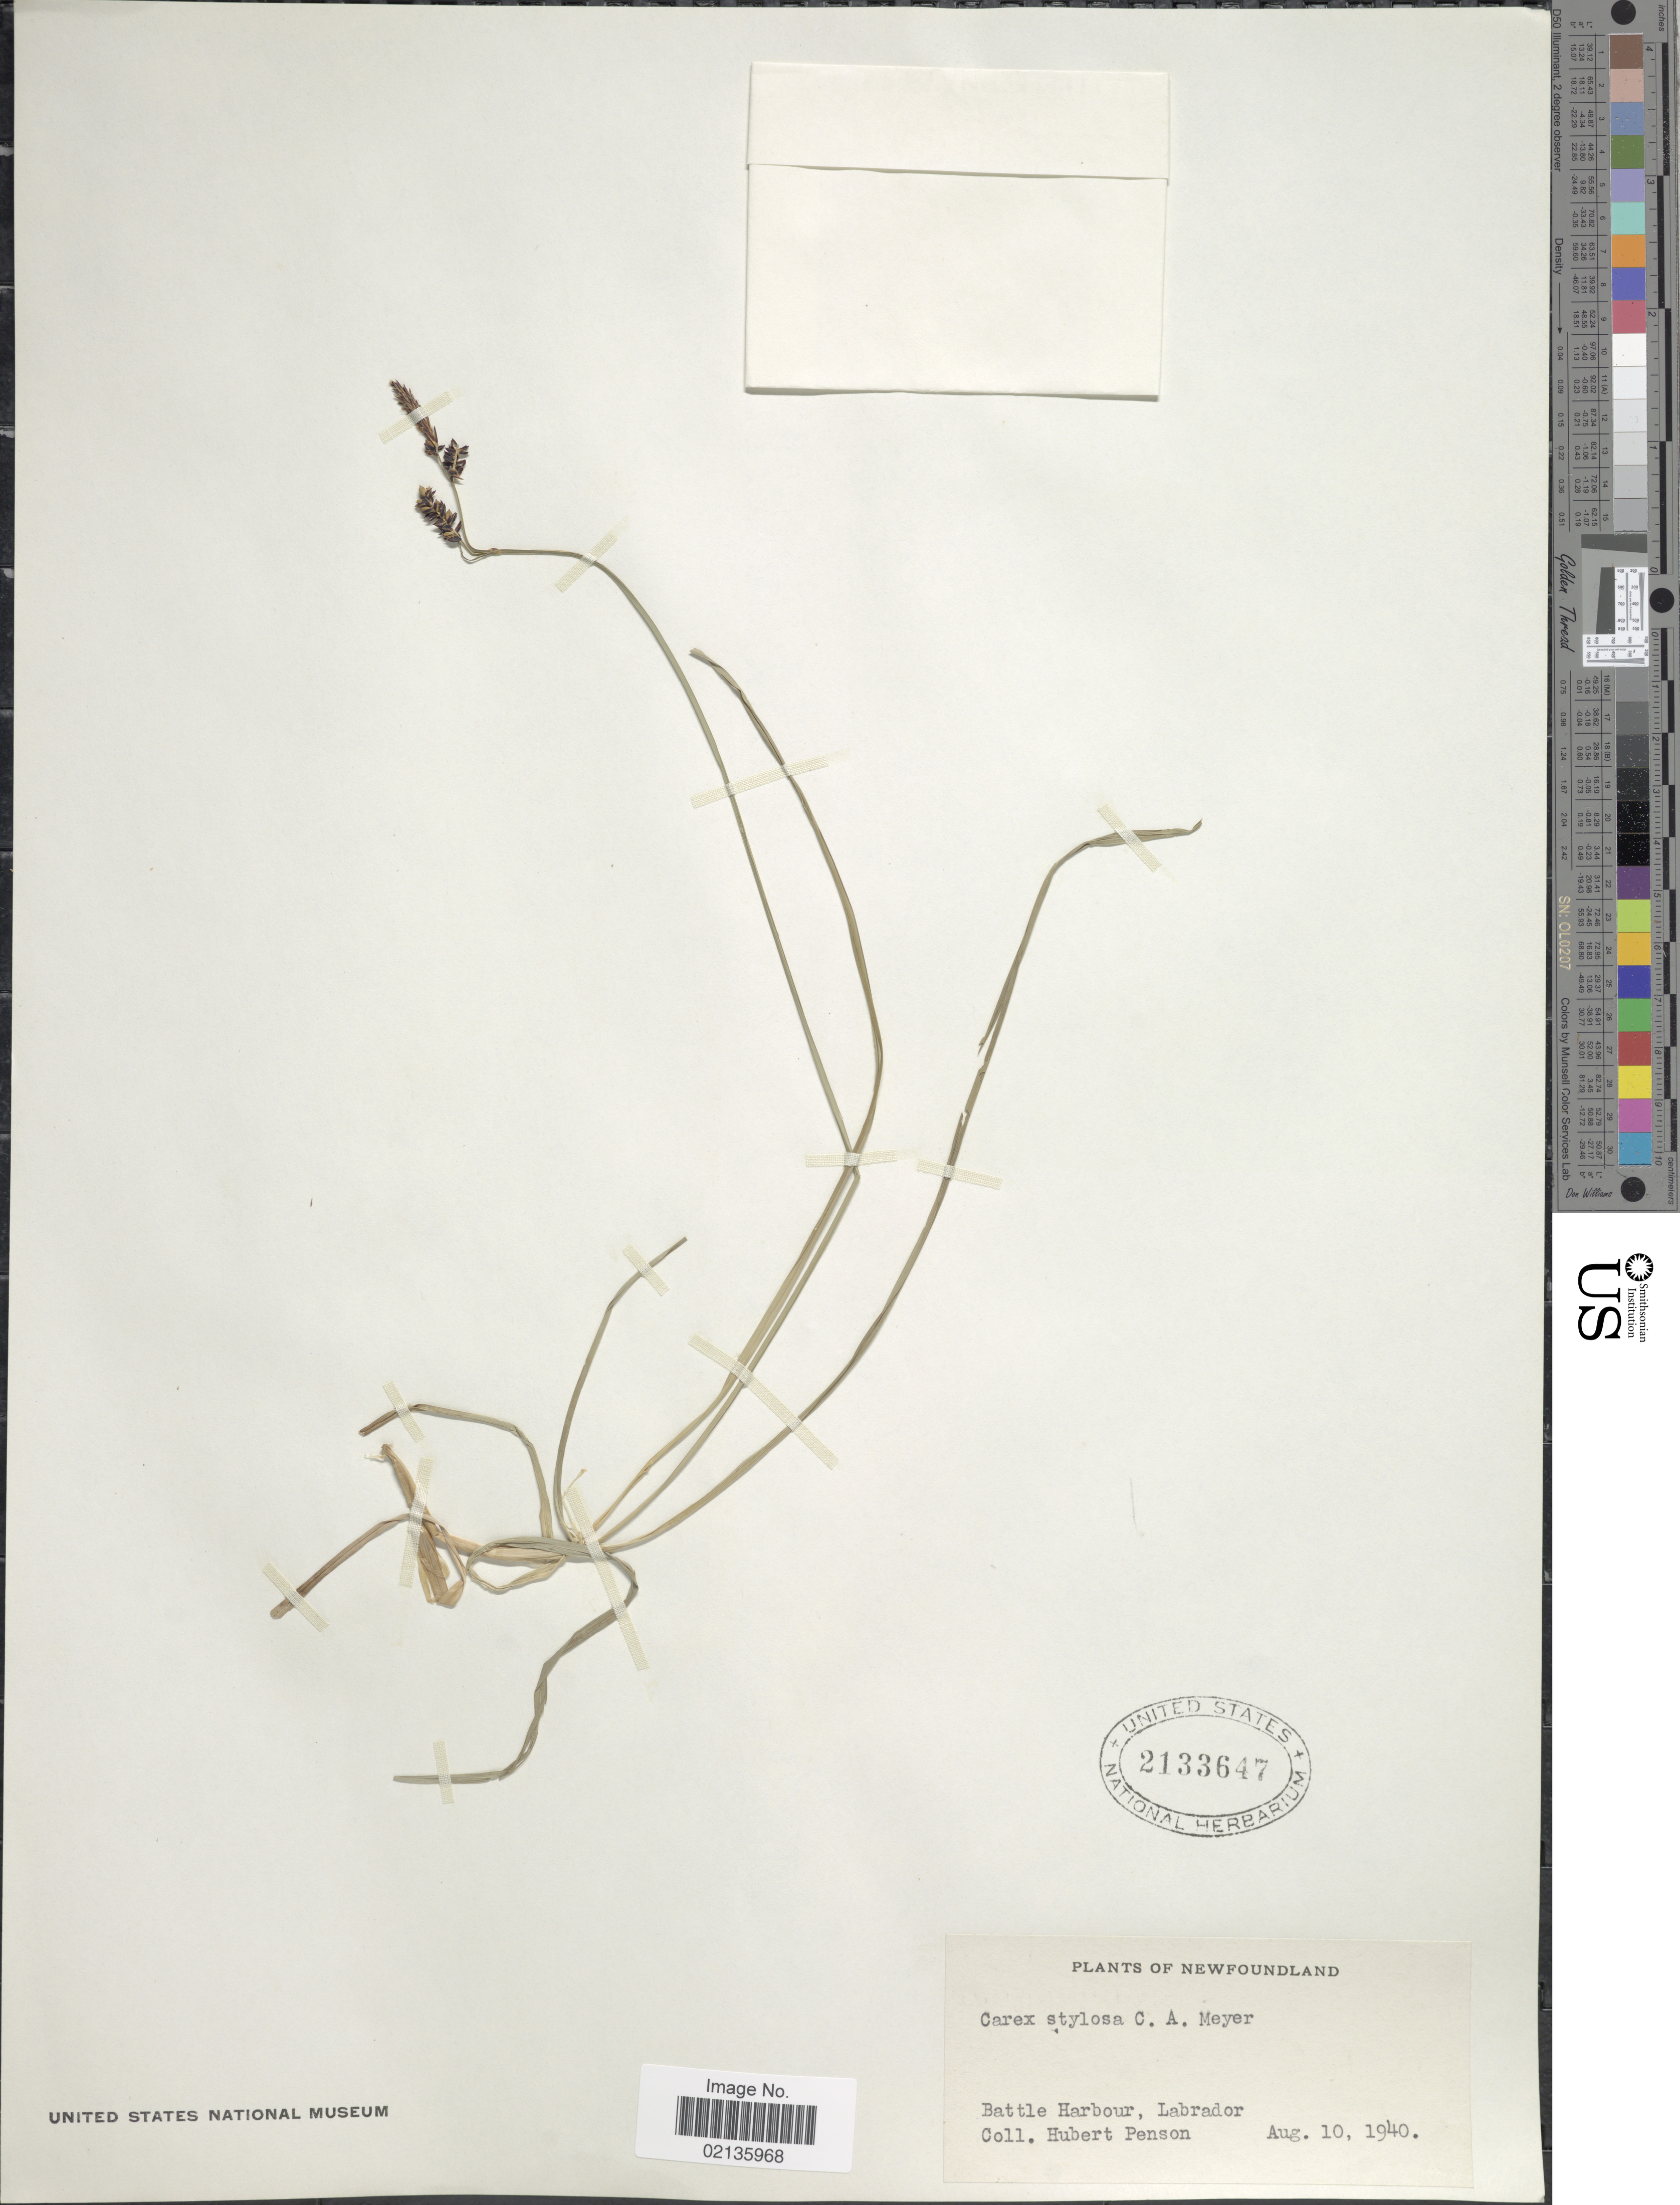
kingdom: Plantae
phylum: Tracheophyta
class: Liliopsida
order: Poales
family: Cyperaceae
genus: Carex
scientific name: Carex stylosa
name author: C.A. Mey.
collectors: H. Penson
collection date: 1940-08-10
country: Canada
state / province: Newfoundland and Labrador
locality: Battle Harbour, Labrador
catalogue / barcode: US 2133647